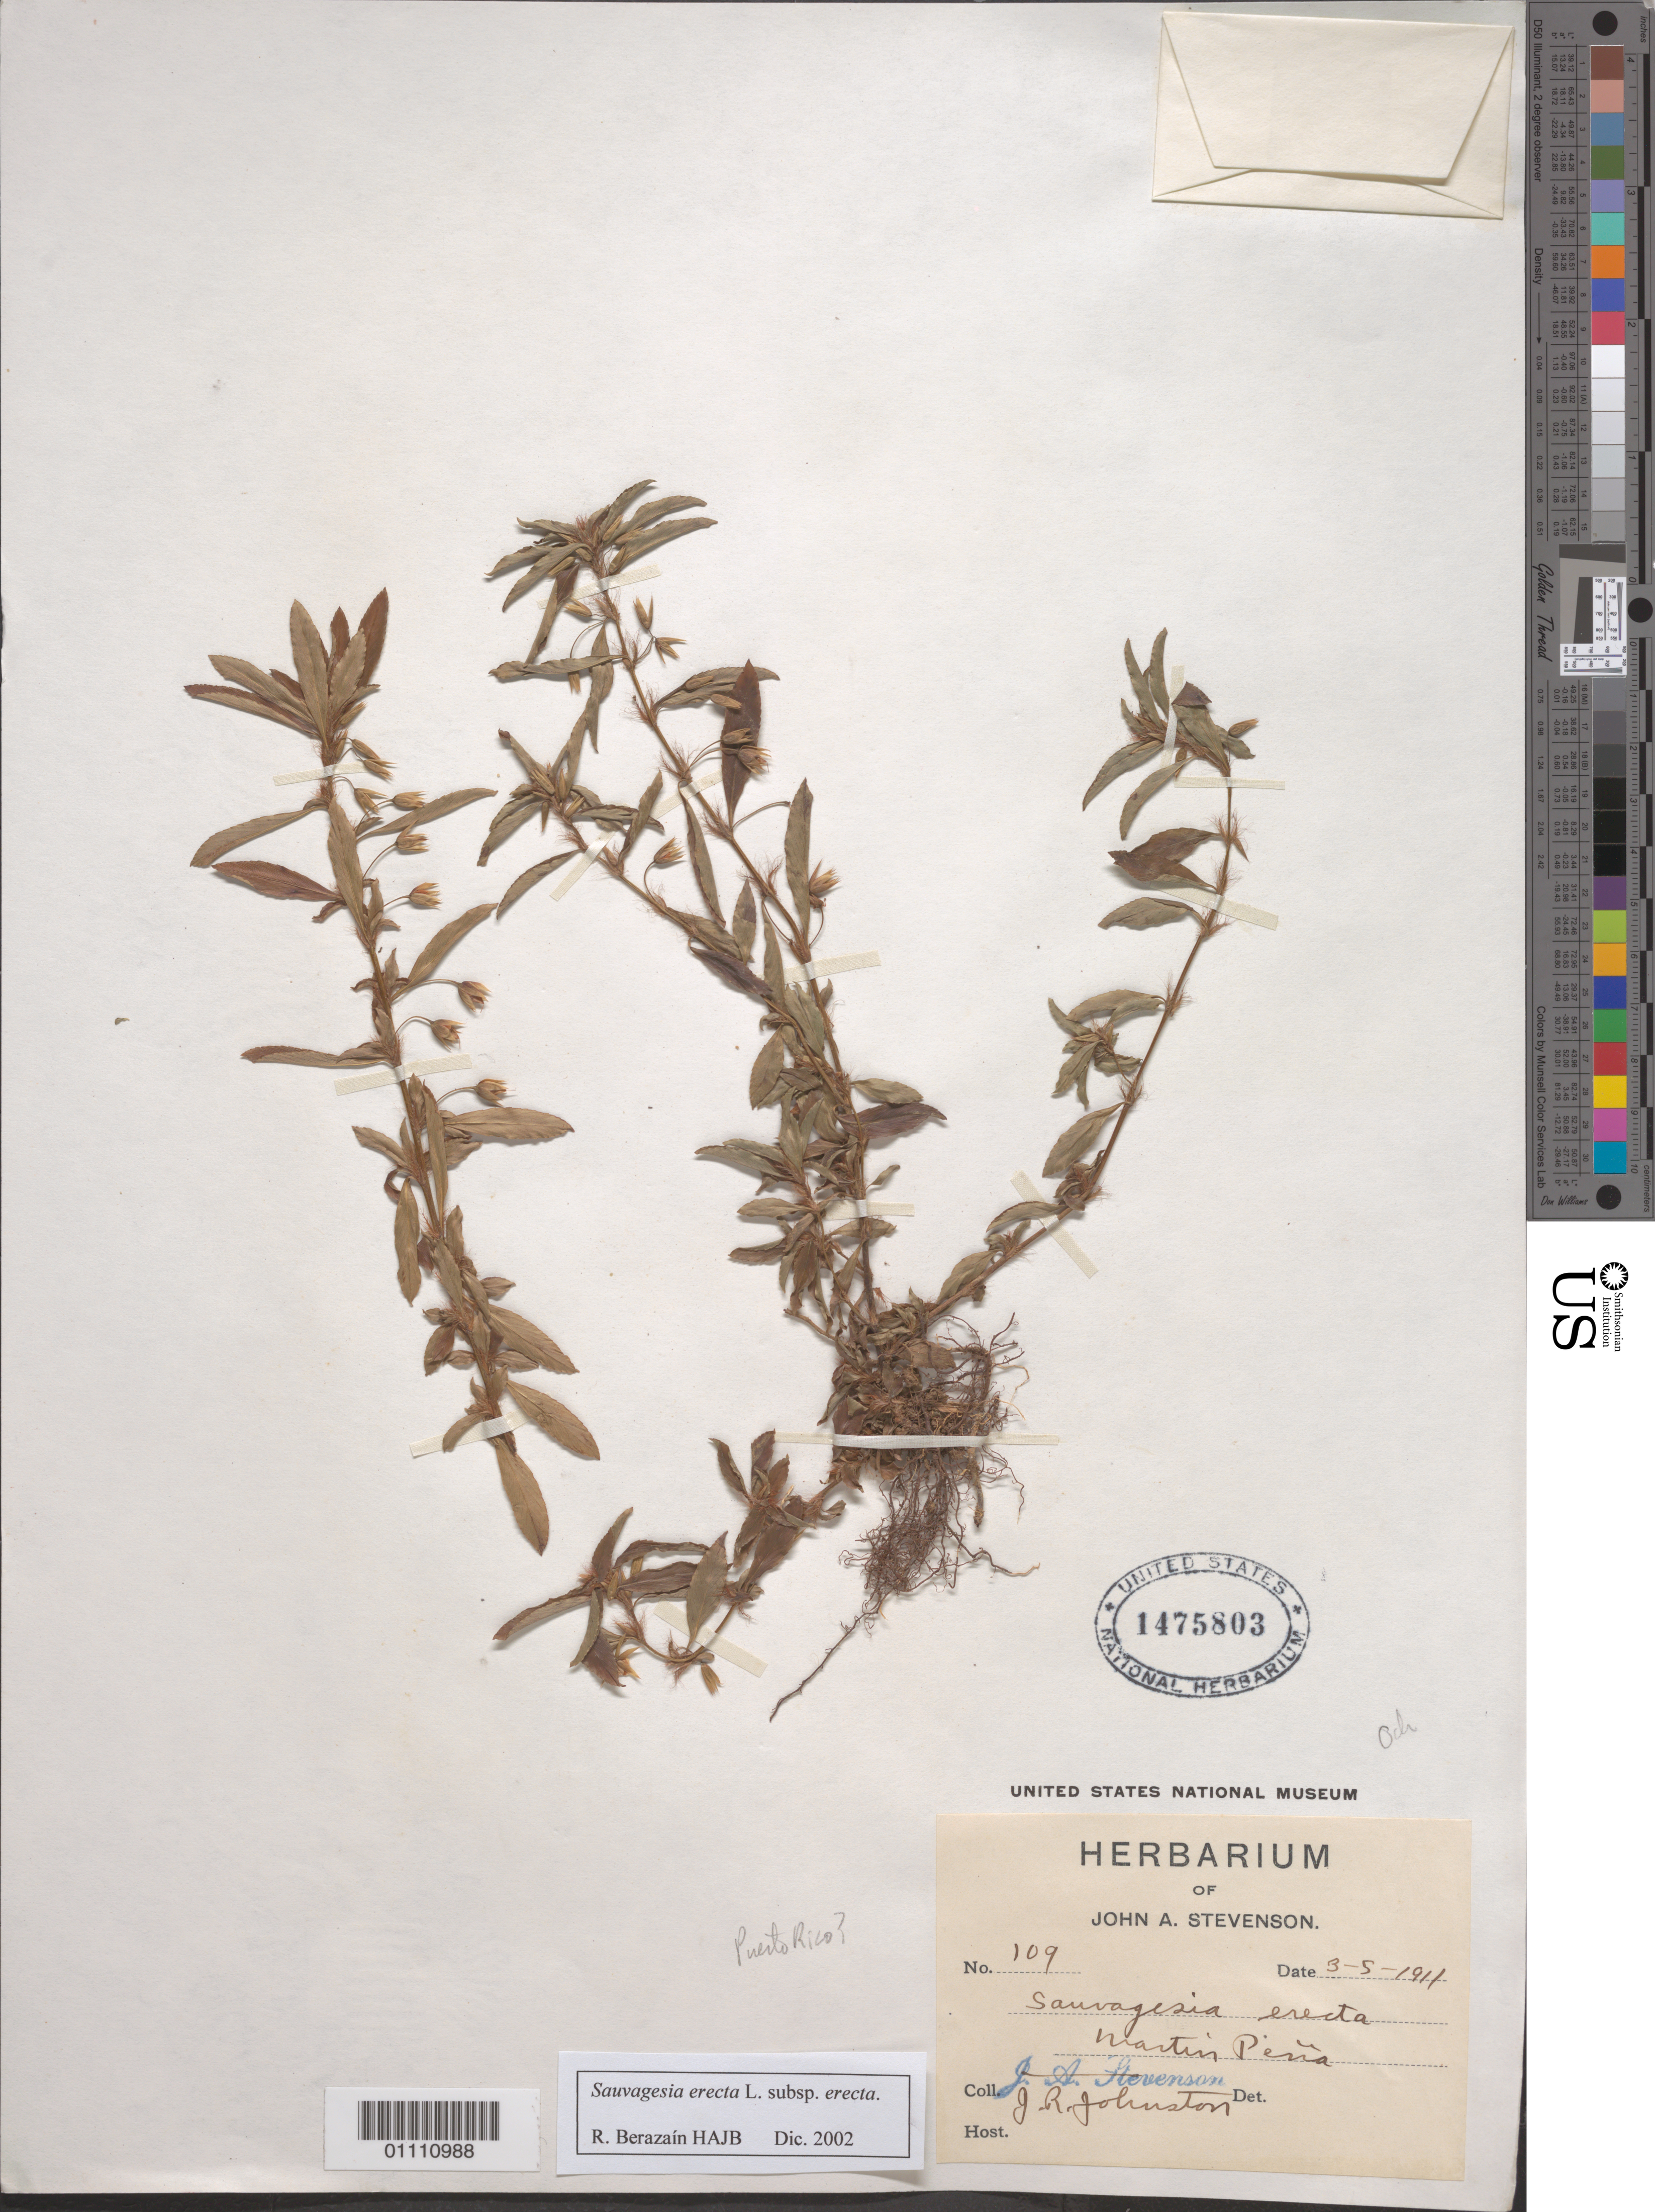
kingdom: Plantae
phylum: Tracheophyta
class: Magnoliopsida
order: Malpighiales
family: Ochnaceae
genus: Sauvagesia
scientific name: Sauvagesia erecta subsp. erecta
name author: L.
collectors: J. Stevenson & J. Johnston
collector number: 109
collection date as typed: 03 May 1911 or 05 Mar 1911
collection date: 1911-03-05 or 1911-05-03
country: Puerto Rico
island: Puerto Rico I.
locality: Martin Pena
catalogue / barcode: US 1475803